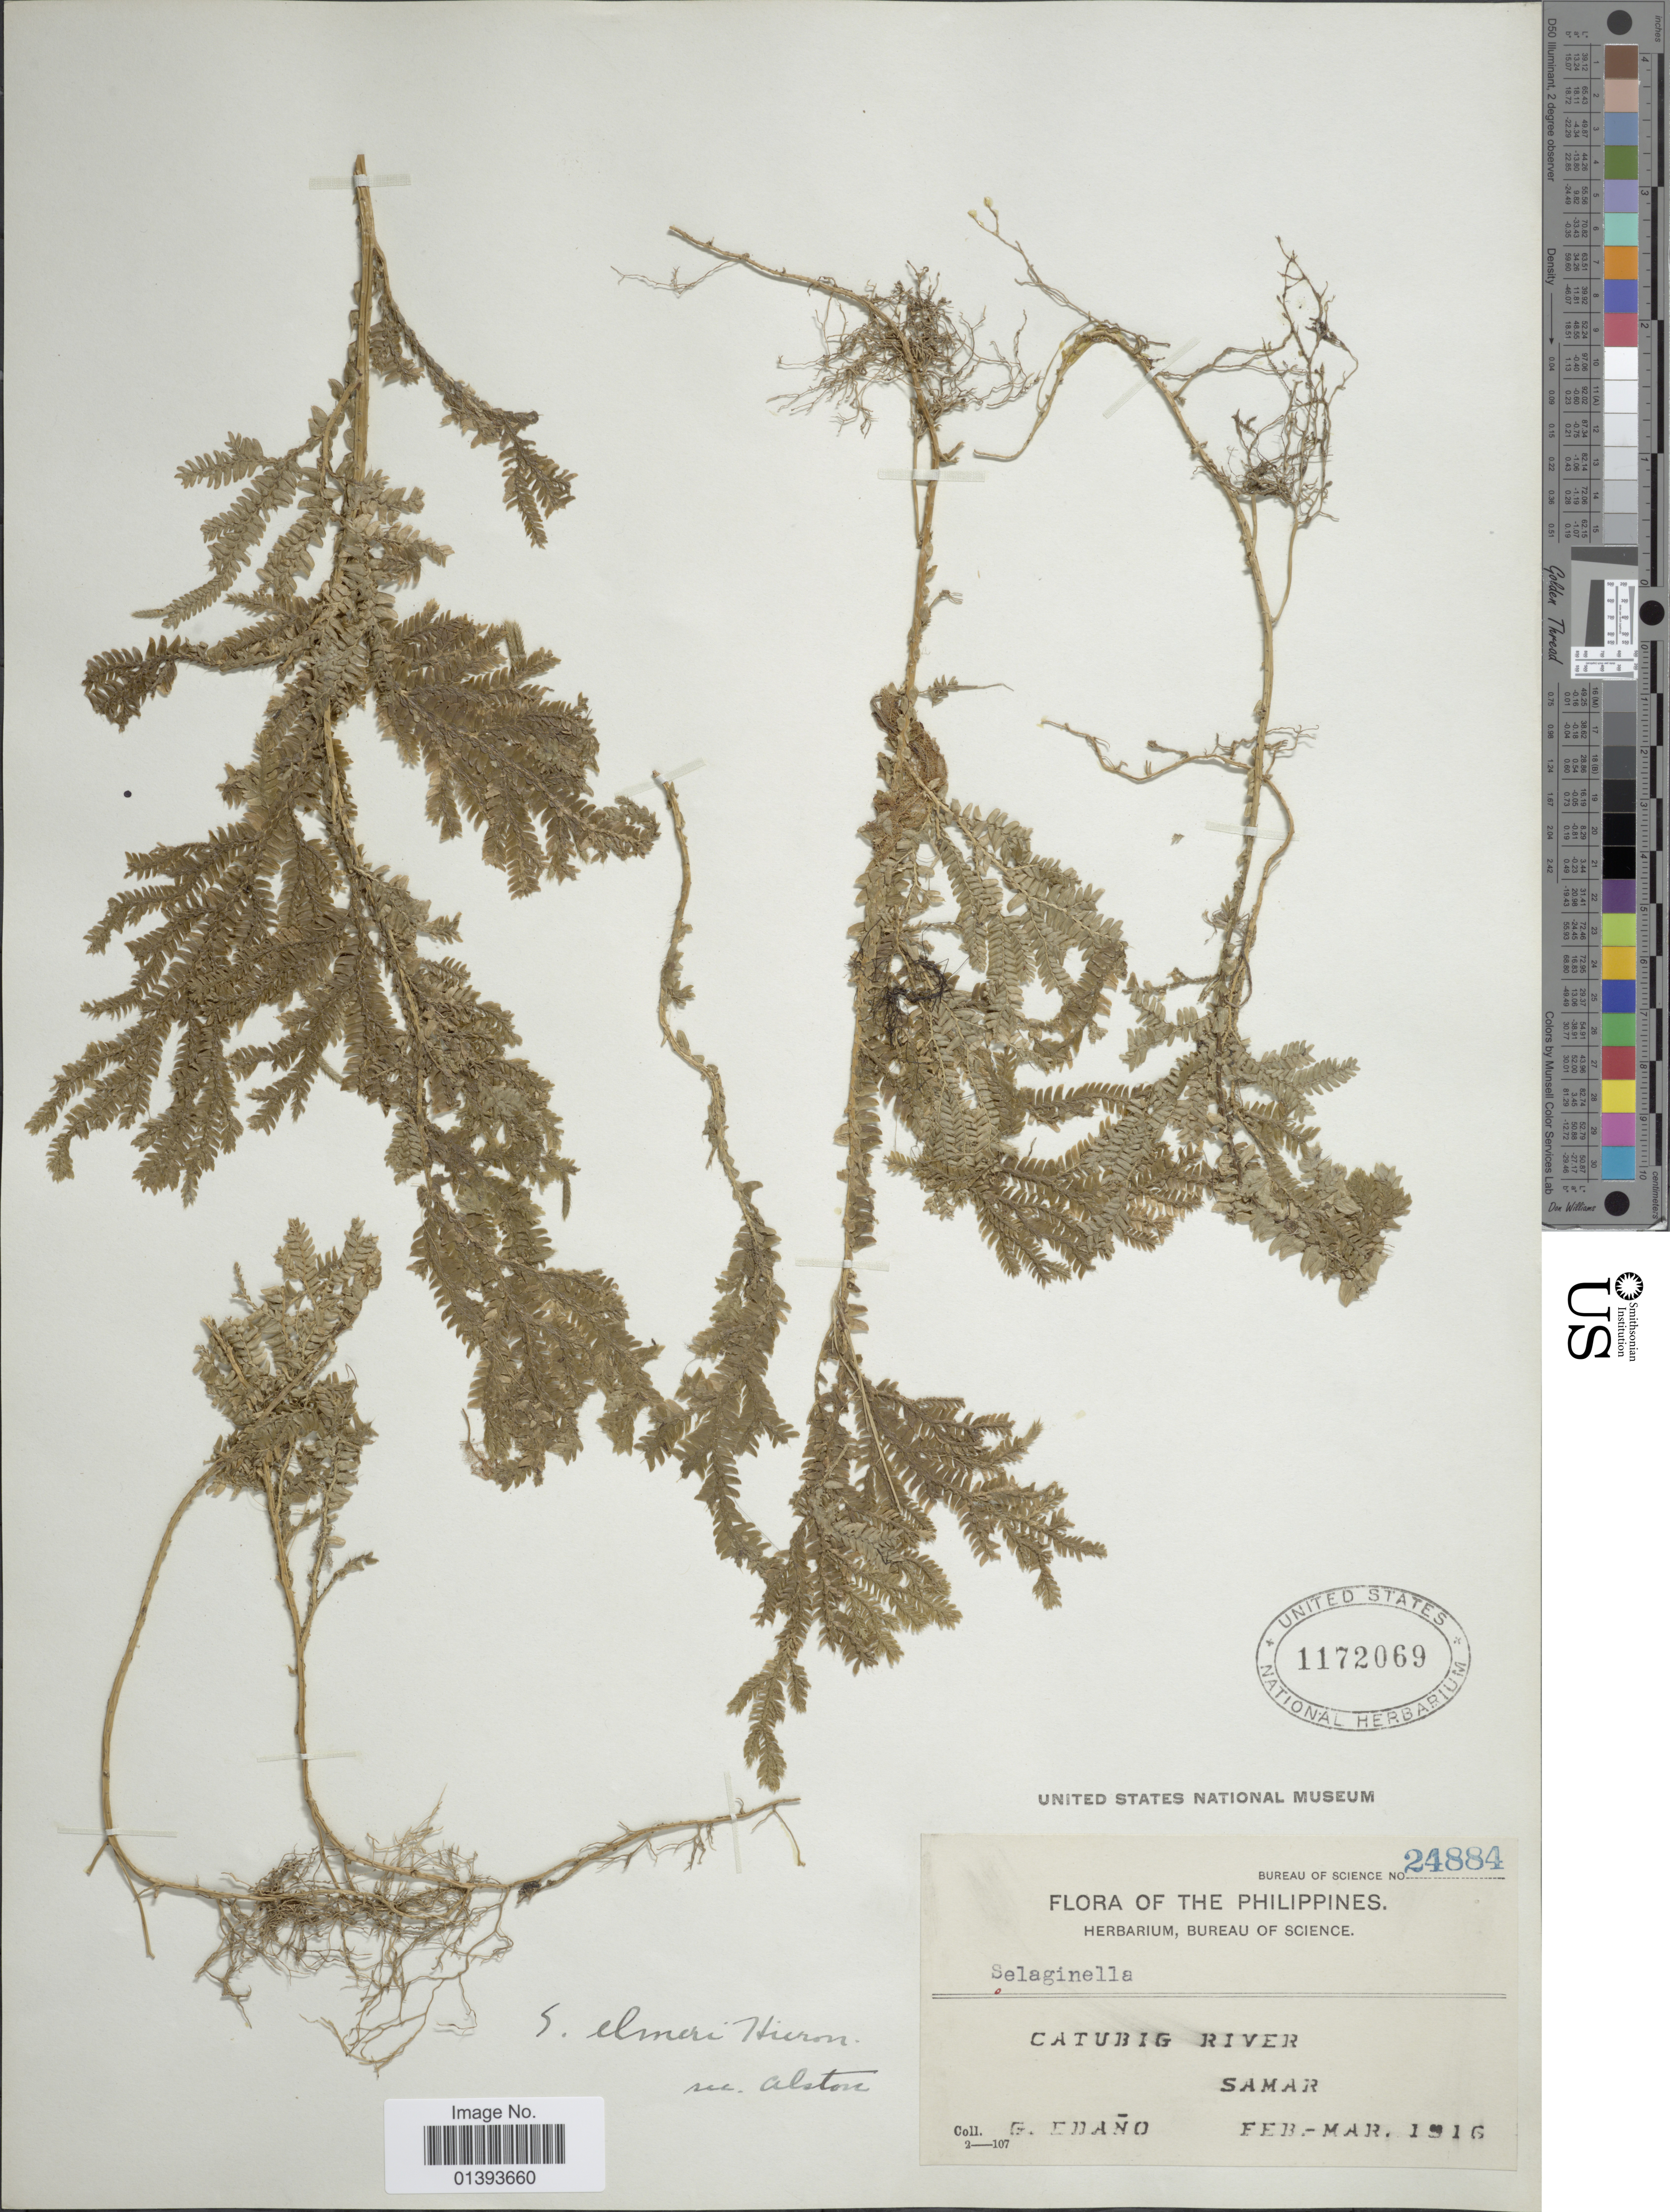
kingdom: Plantae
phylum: Tracheophyta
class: Lycopodiopsida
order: Selaginellales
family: Selaginellaceae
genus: Selaginella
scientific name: Selaginella elmeri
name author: Hieron.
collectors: G. E. Edaño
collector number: Bureau of Science 24884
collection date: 1916-02/1916-03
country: Philippines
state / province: Eastern Visayas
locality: Catubig River, Samar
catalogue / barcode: US 1172069